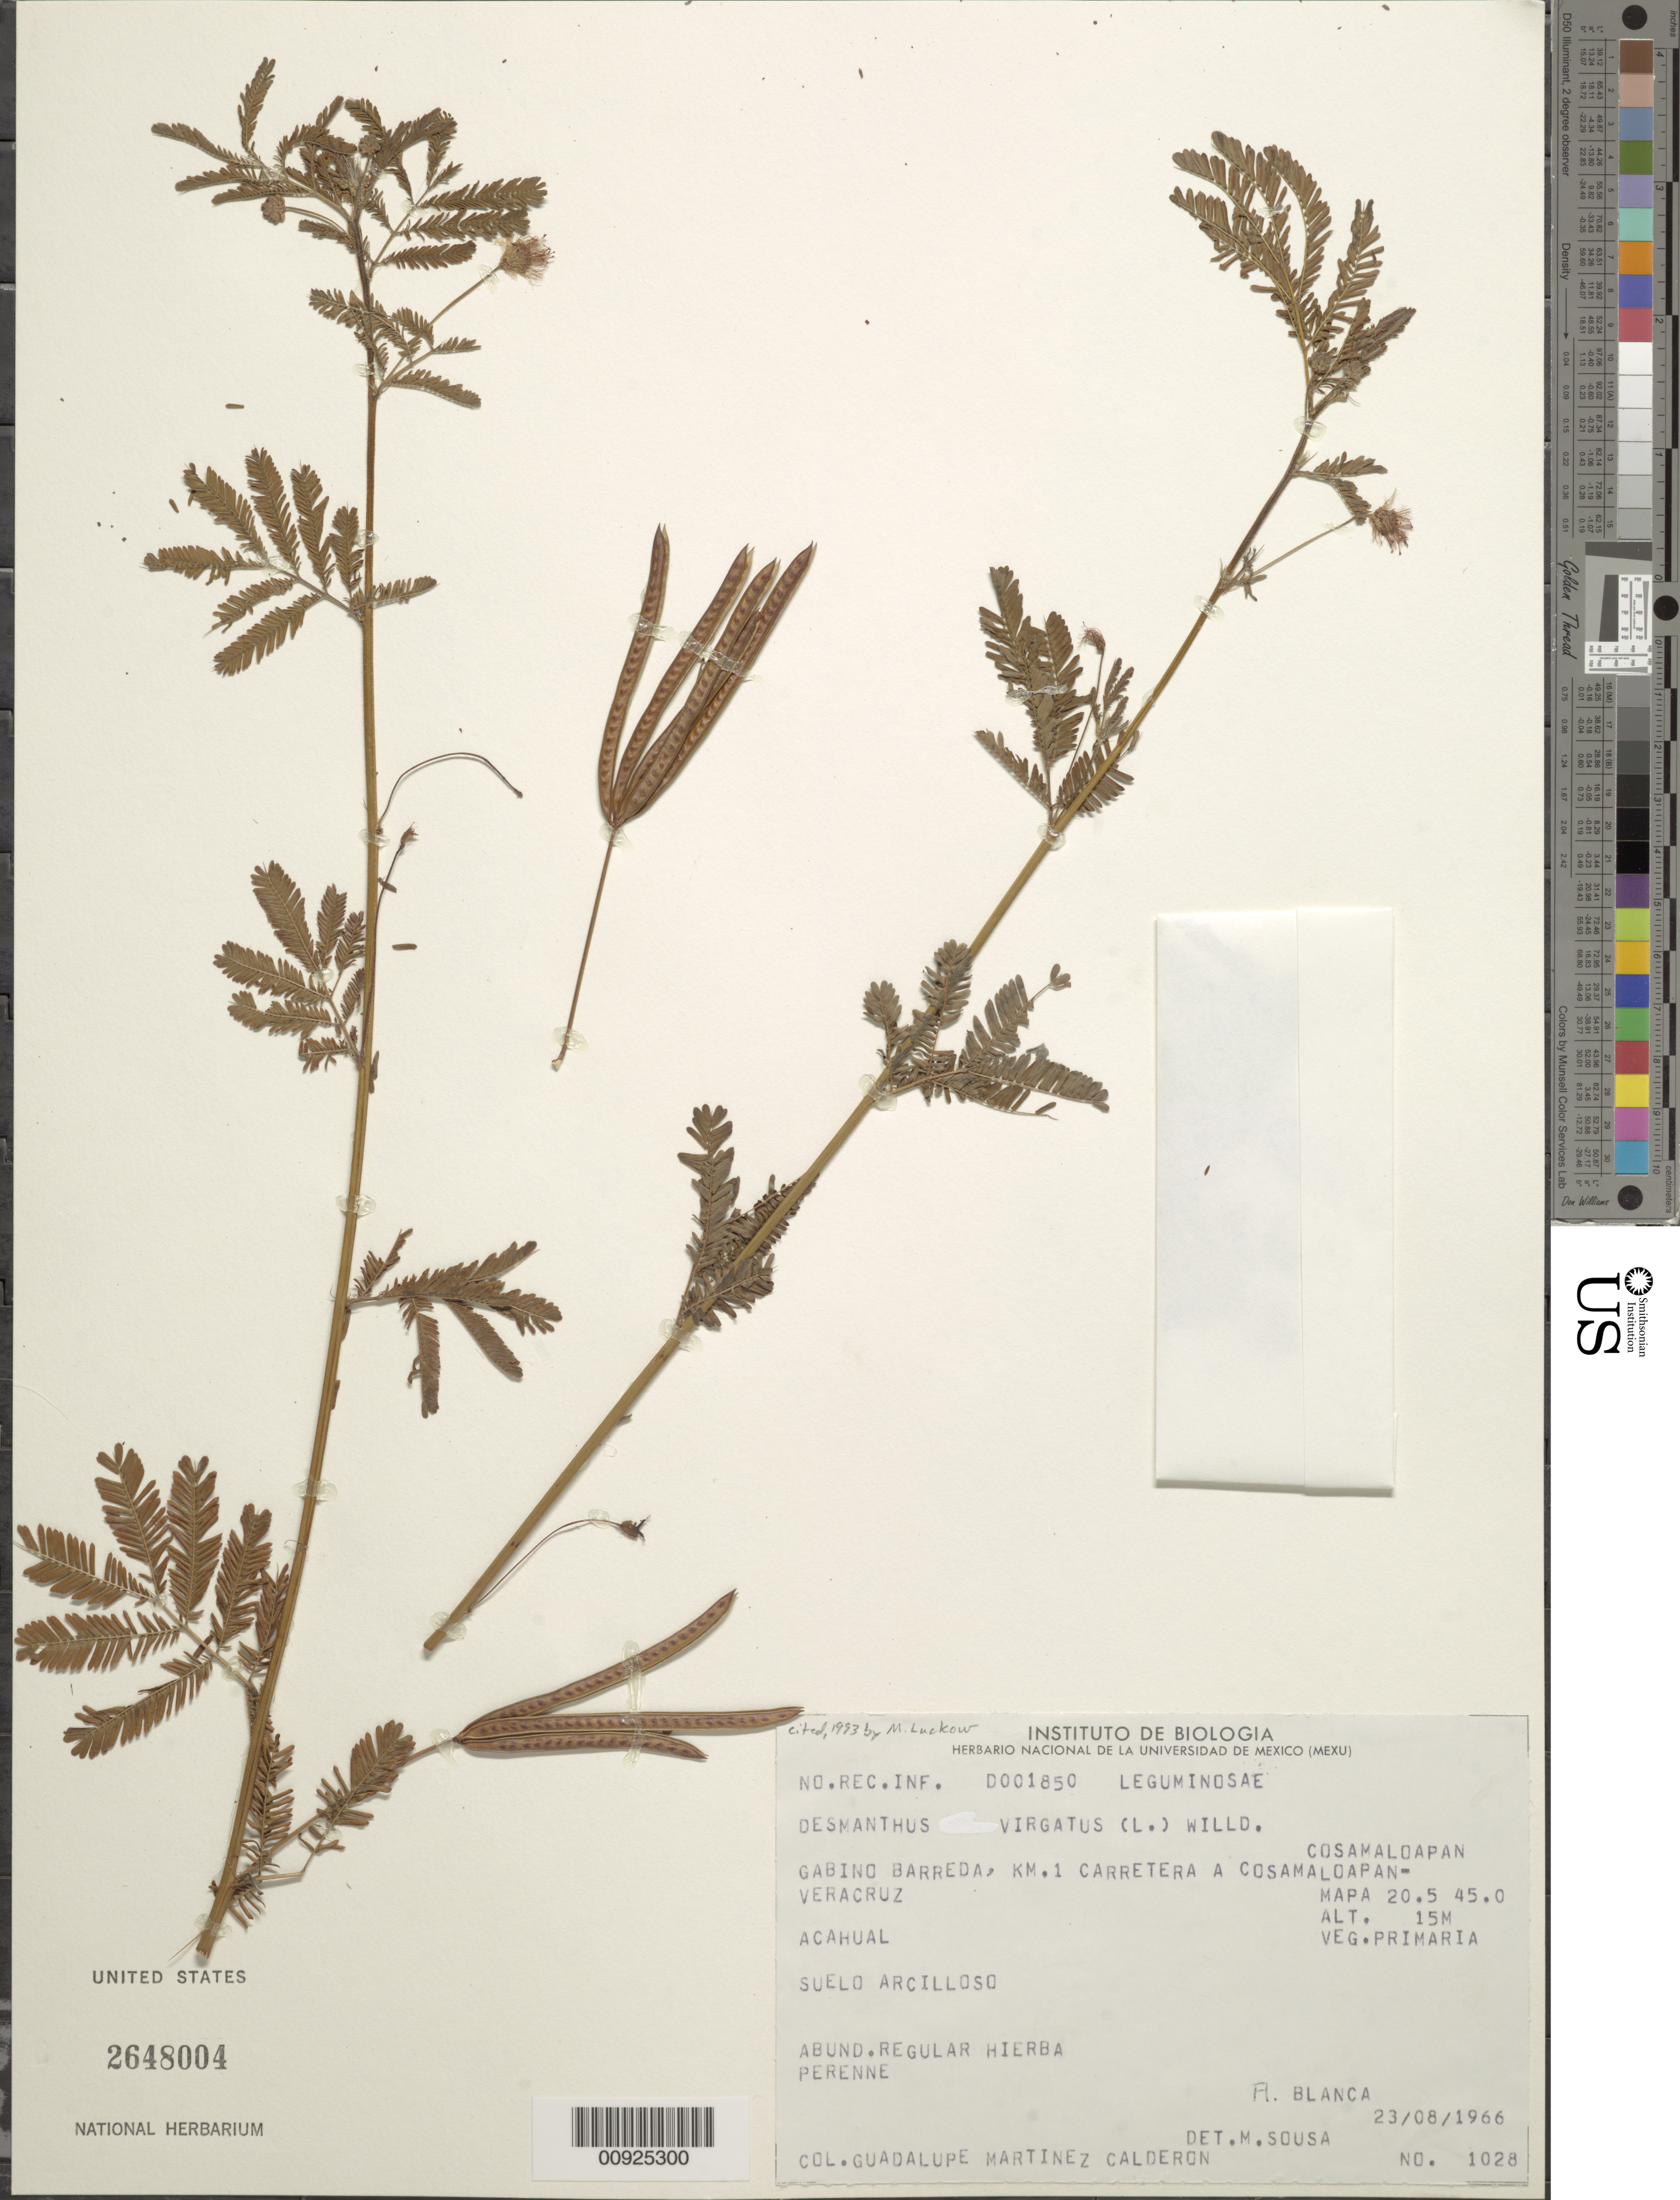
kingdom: Plantae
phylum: Tracheophyta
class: Magnoliopsida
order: Fabales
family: Fabaceae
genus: Desmanthus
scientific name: Desmanthus virgatus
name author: (L.) Willd.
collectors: G. Martinez-C.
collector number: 1028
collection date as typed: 23 Aug 1966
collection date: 1966-08-23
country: Mexico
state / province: Veracruz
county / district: Cosamaloapan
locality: Gabino Barreda, km. 1 Carretera a Cosamaloapan, Cosamaloapan, Veracruz. Mapa 20.5 45.0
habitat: Veg. primaria. Acahual. Suelo arcilloso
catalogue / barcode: US 2648004